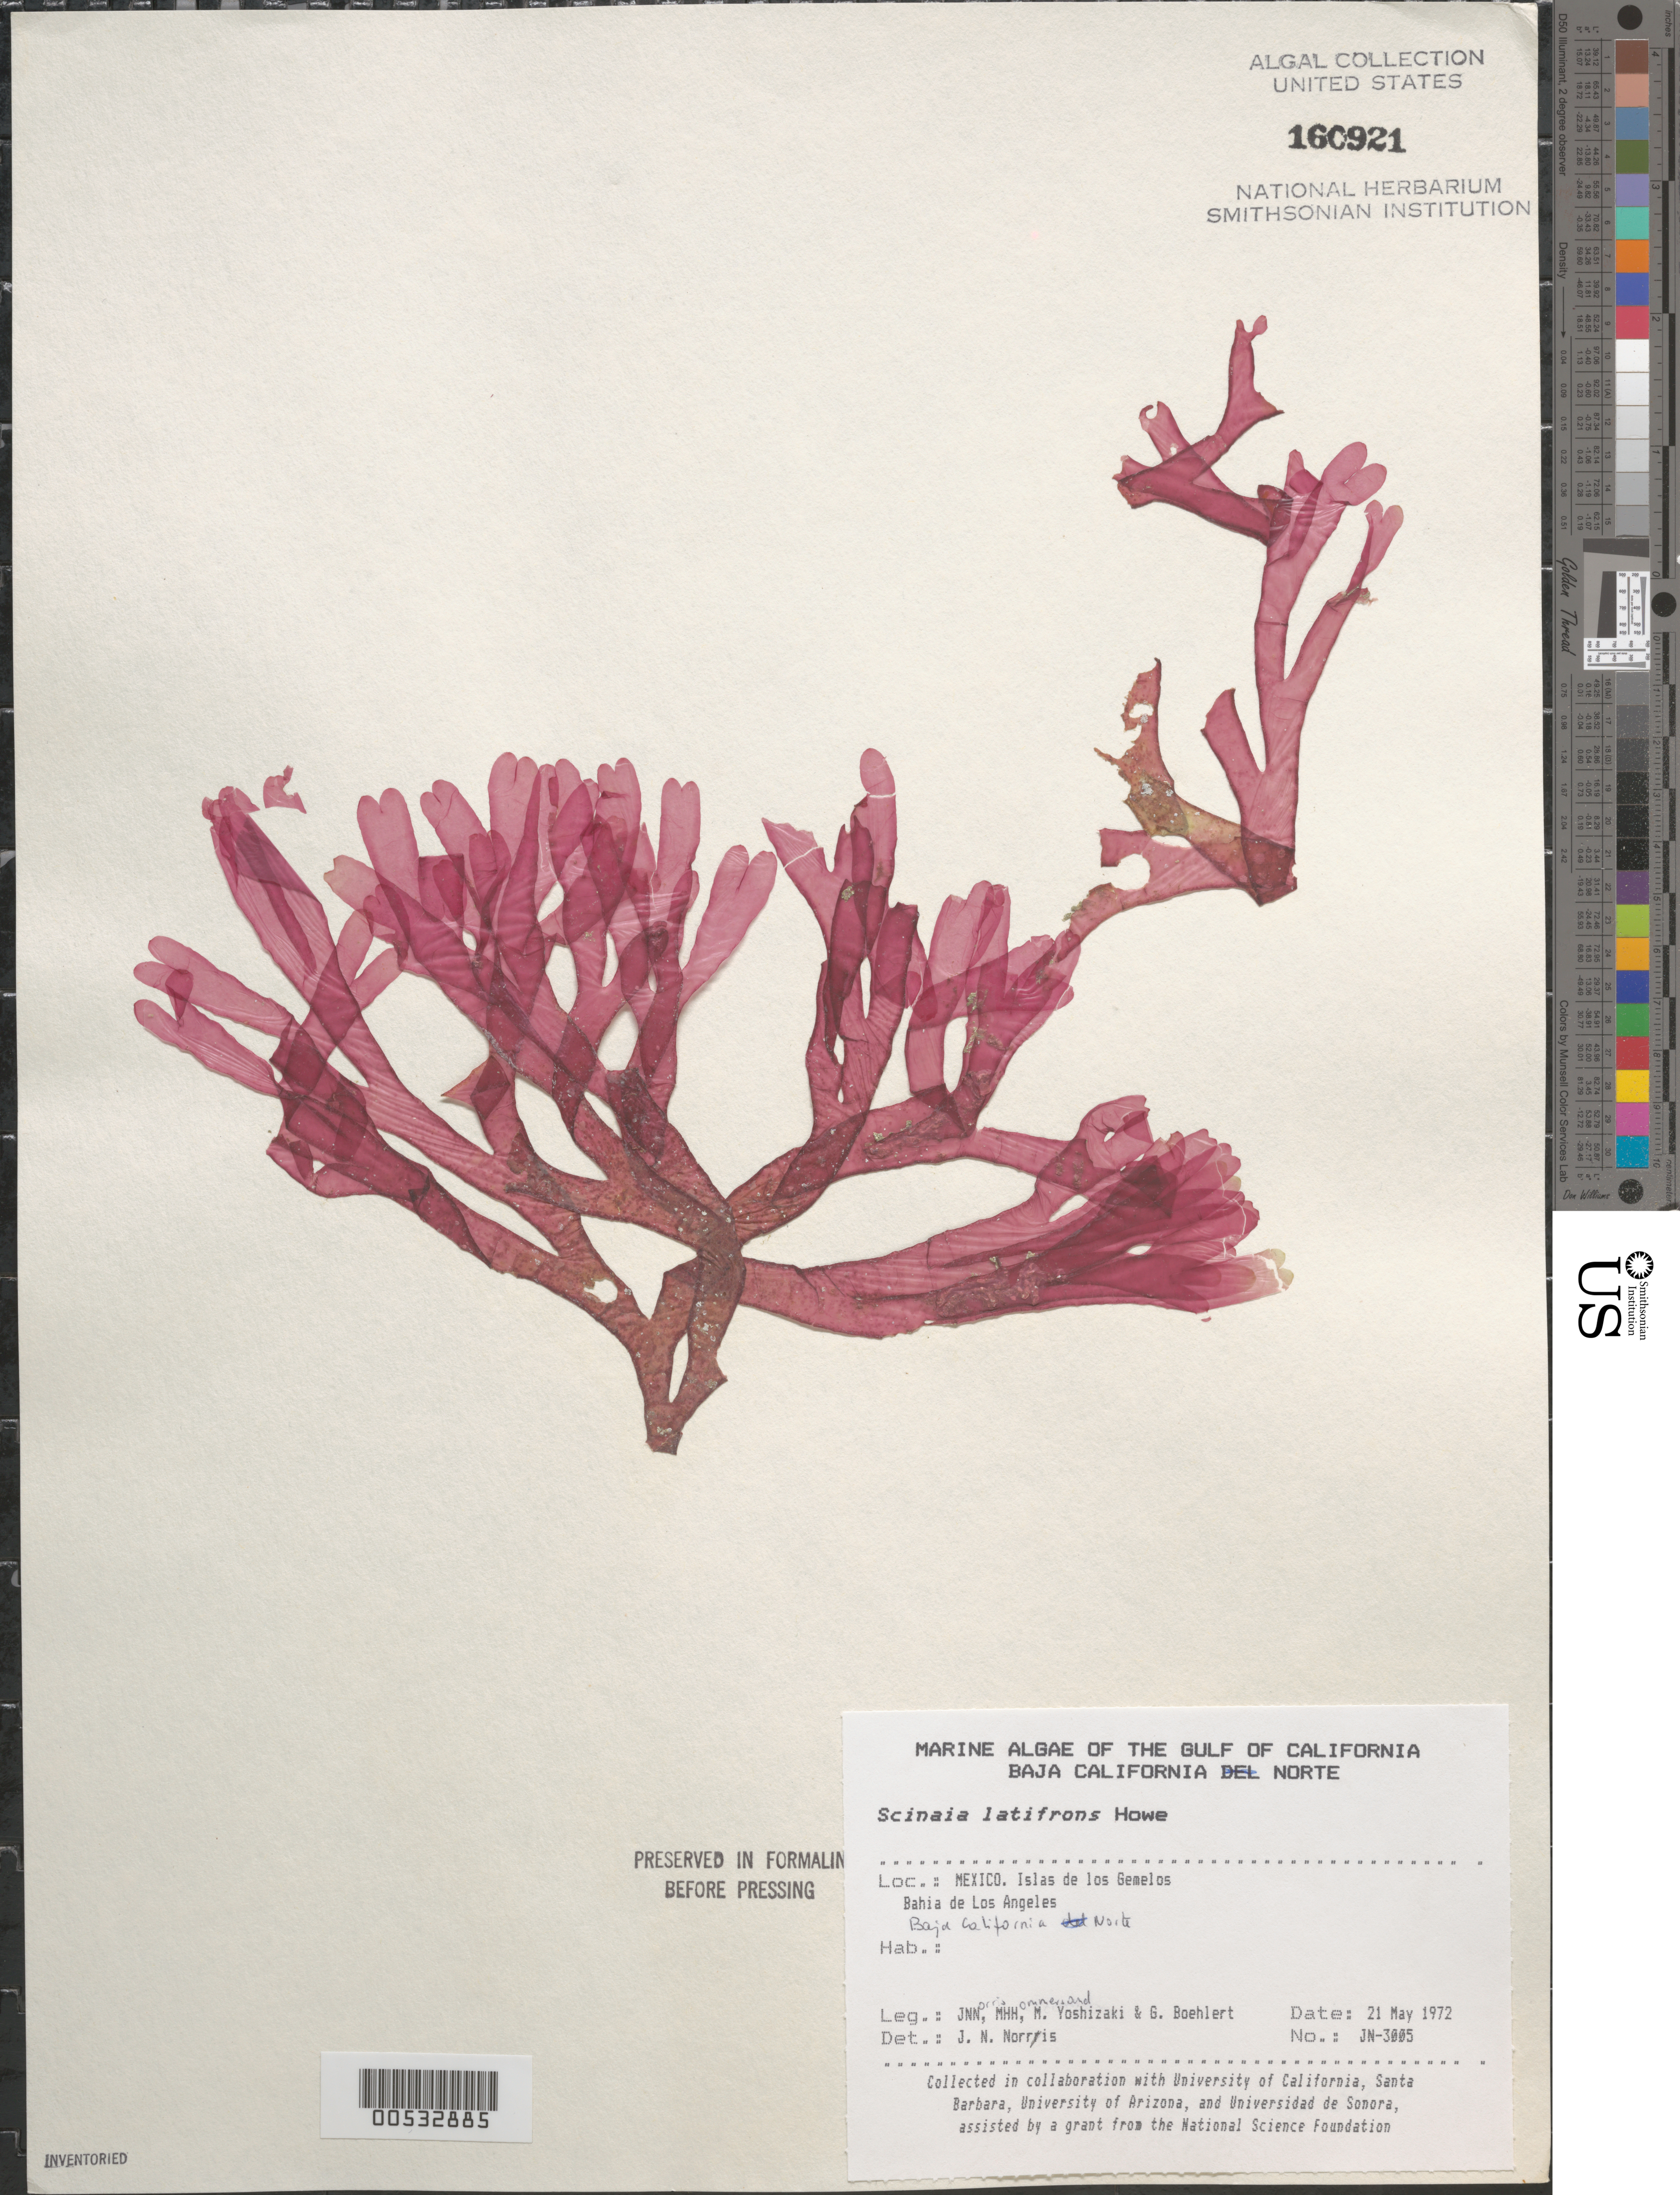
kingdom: Plantae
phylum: Rhodophyta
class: Florideophyceae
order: Nemaliales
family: Scinaiaceae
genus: Scinaia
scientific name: Scinaia latifrons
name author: M. Howe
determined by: Norris, James N.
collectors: J. N. Norris, M. H. Hommersand, M. Yoshizaki & G. Boehlert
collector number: JN-3005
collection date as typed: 21 May 1972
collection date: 1972-05-21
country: Mexico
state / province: Baja California Norte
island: Isla de Los Gemelitos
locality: Bahia de los Angeles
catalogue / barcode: US 160921